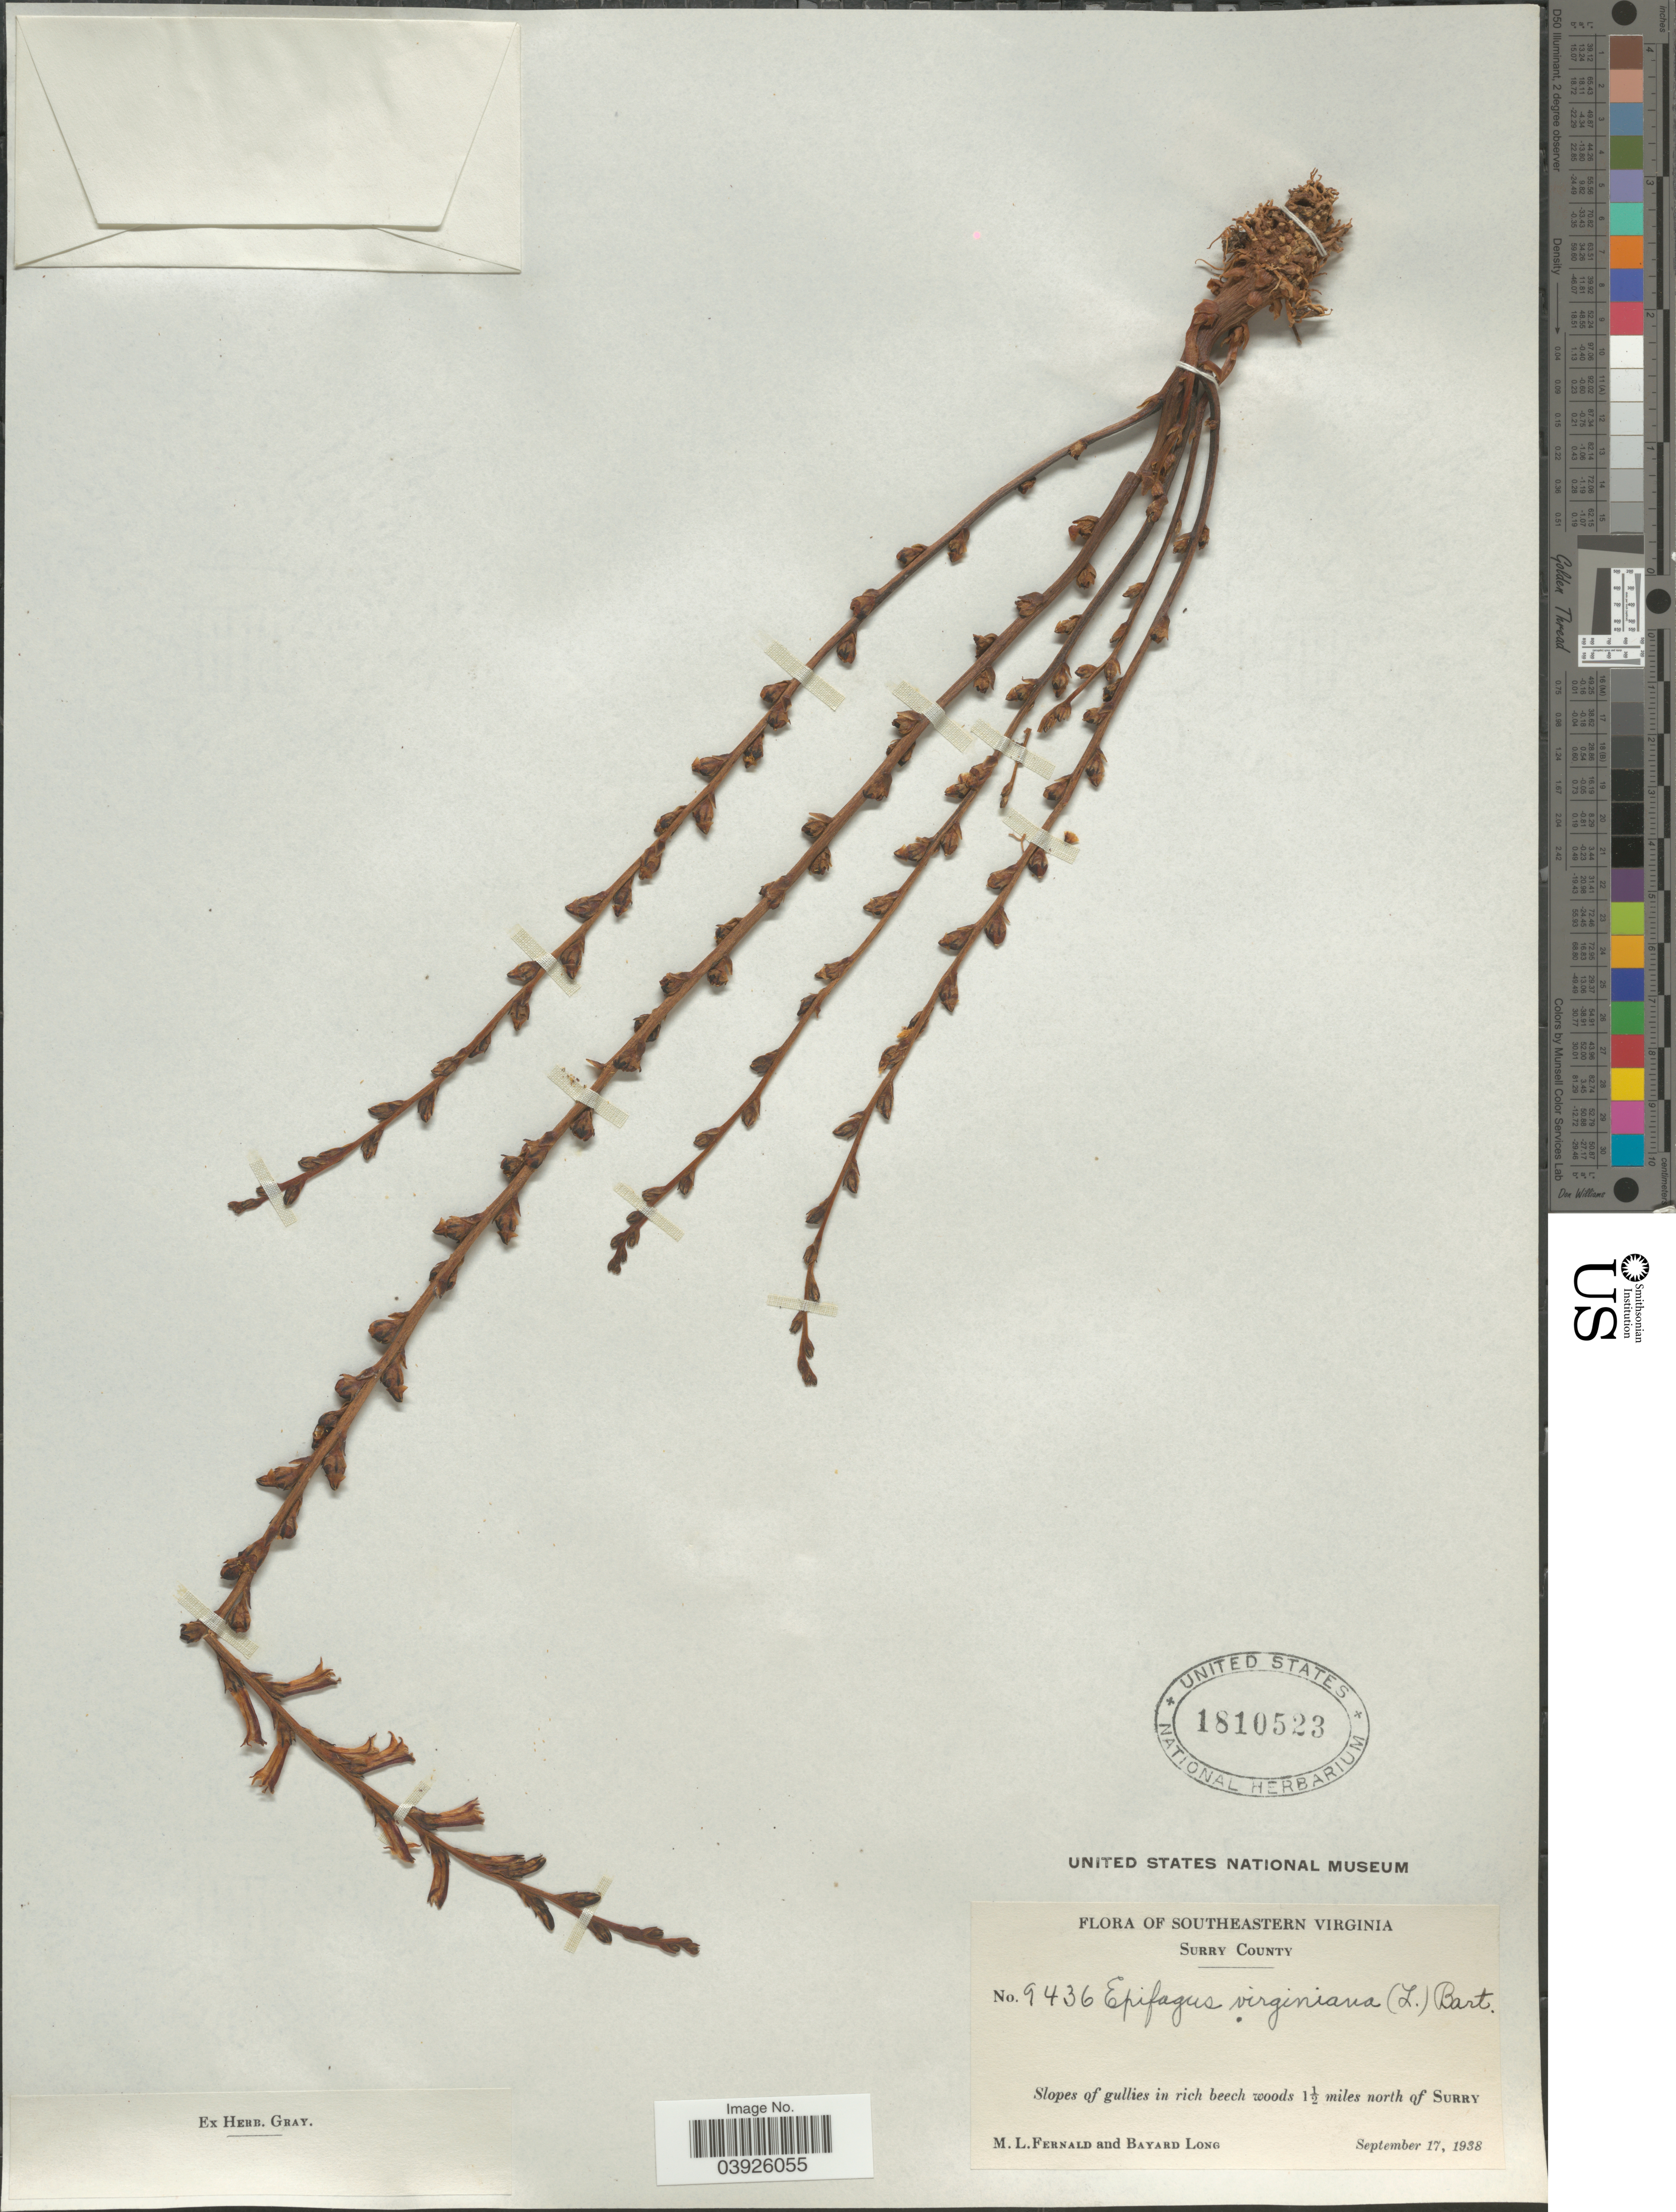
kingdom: Plantae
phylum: Tracheophyta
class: Magnoliopsida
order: Lamiales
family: Orobanchaceae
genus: Epifagus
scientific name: Epifagus virginiana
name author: (L.) W.P.C. Barton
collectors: M. L. Fernald & B. Long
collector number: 9436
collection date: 1938-09-17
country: United States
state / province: Virginia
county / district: Surry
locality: Southeastern Virginia. Surry Country. Slopes of gullies in rich beech woods 1½ miles north of Surry.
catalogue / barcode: US 1810523